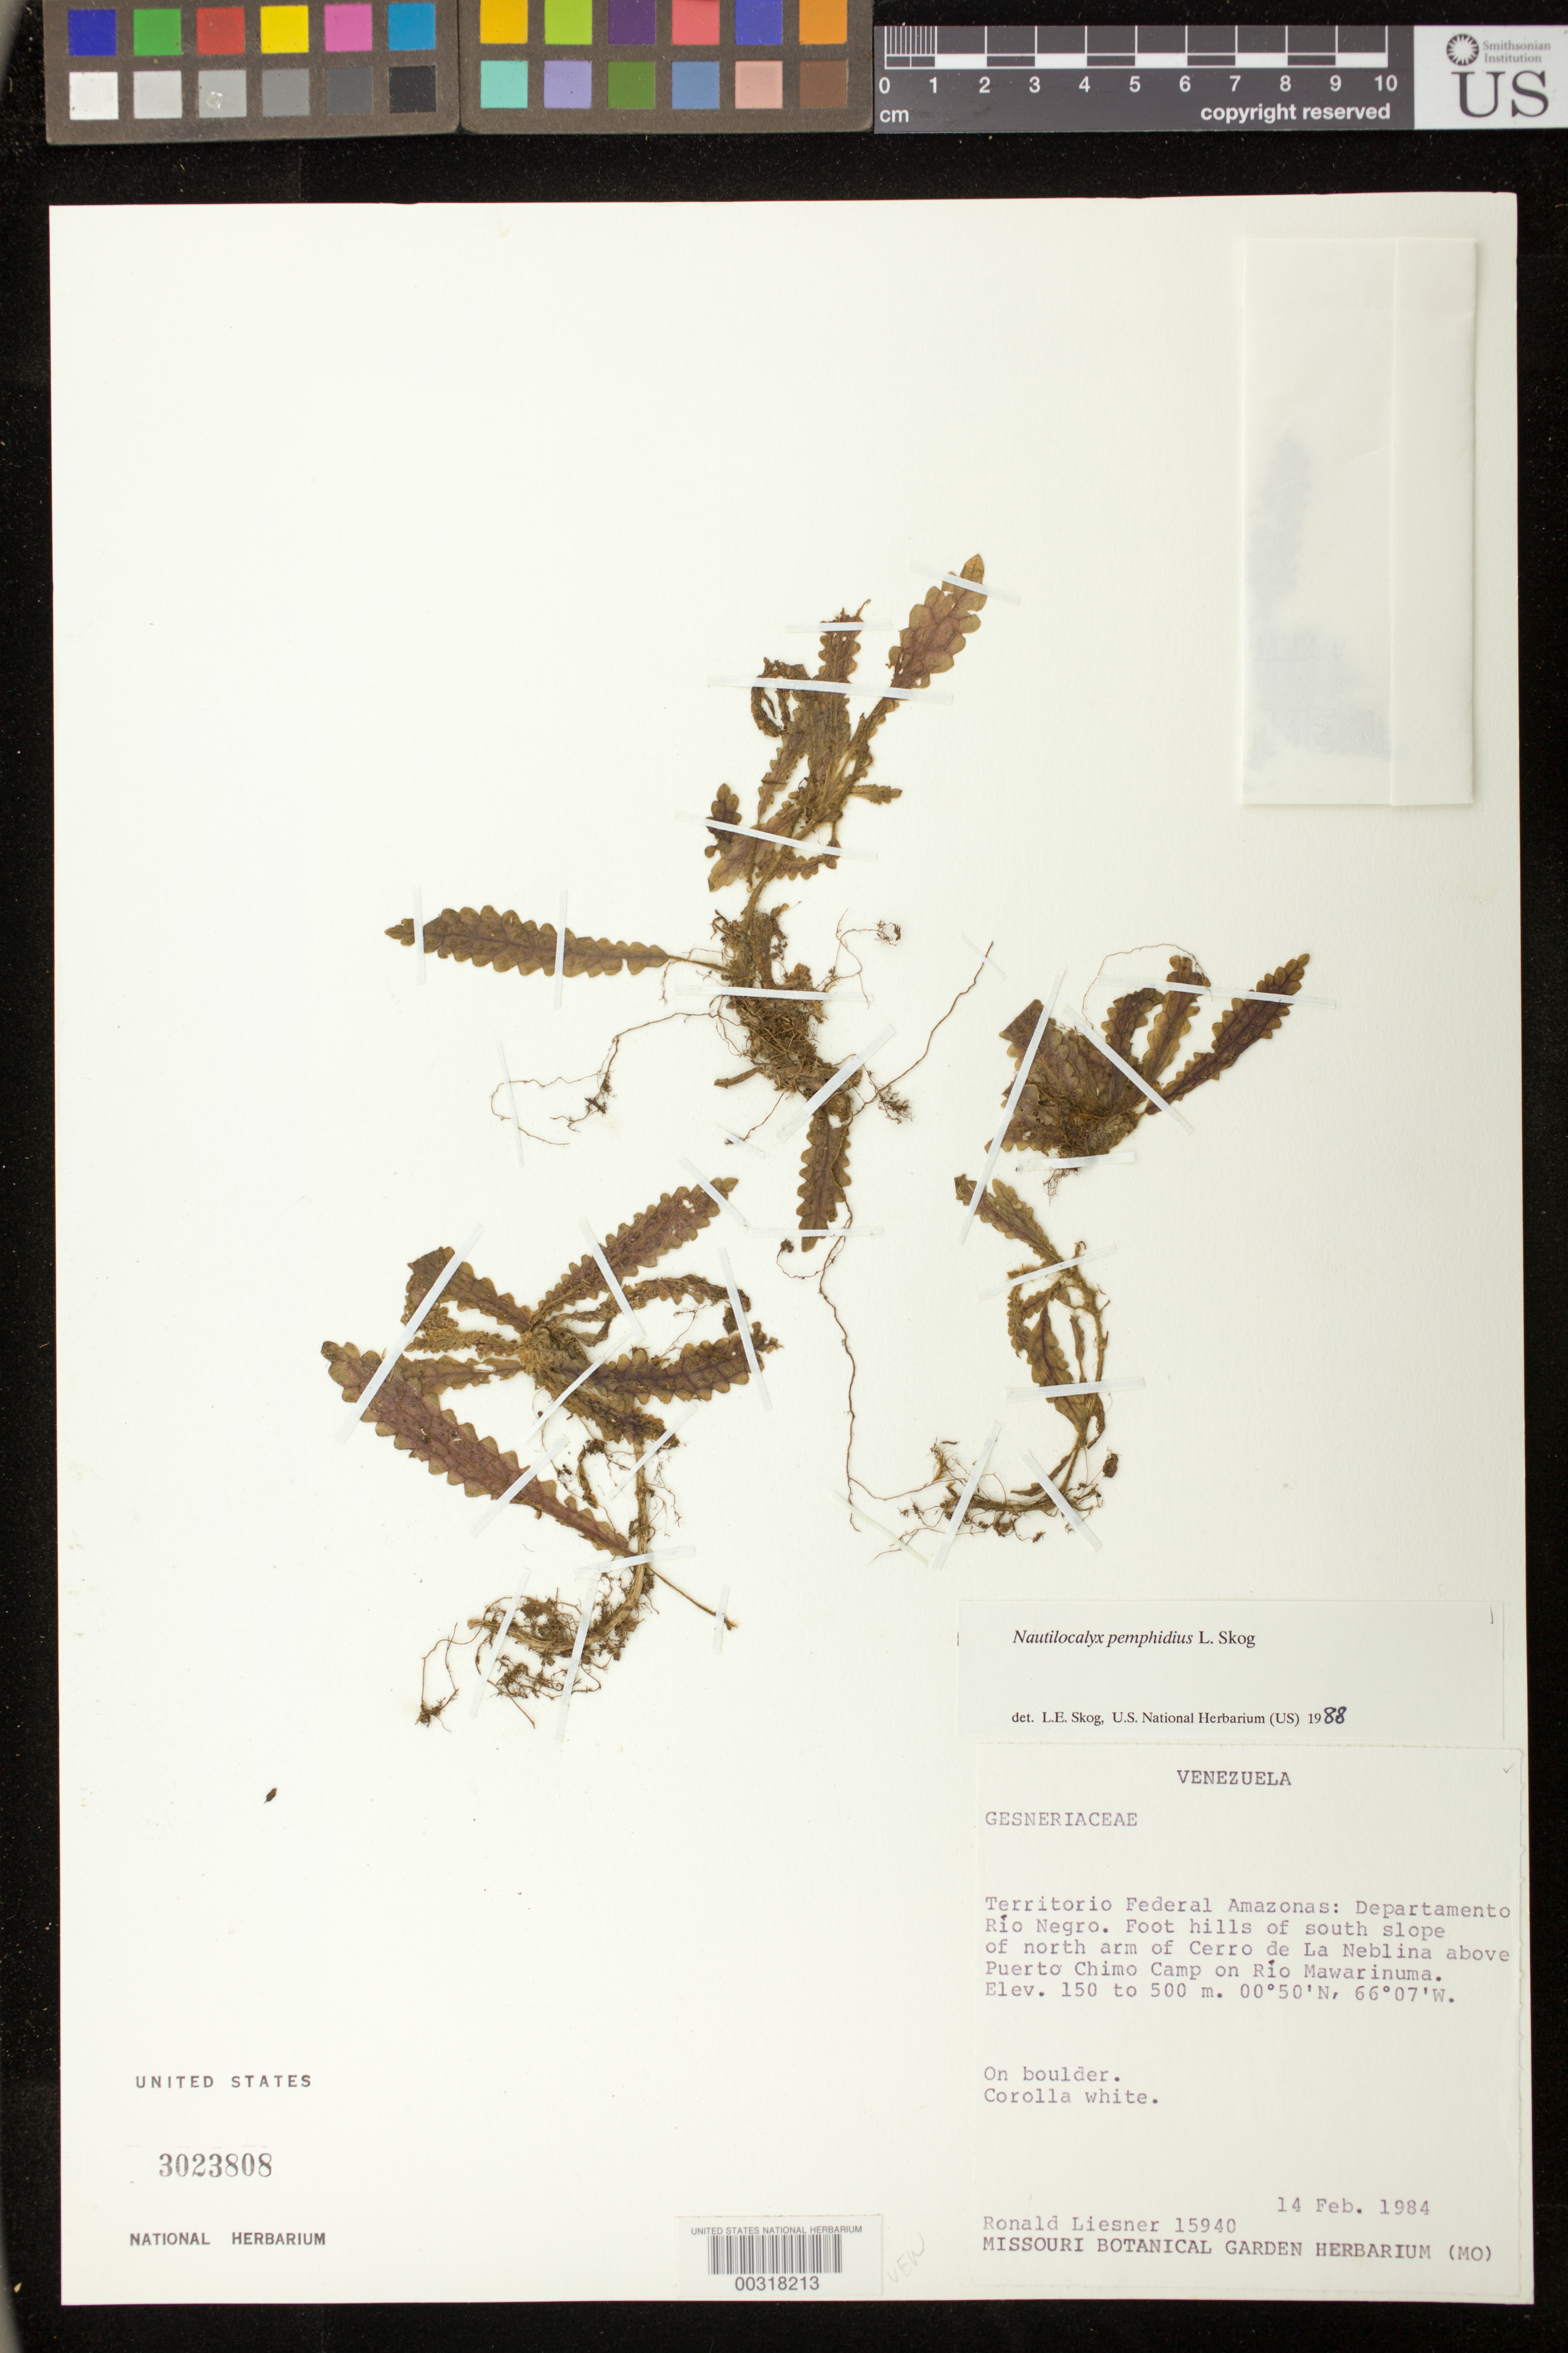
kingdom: Plantae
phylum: Tracheophyta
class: Magnoliopsida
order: Lamiales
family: Gesneriaceae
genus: Nautilocalyx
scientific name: Nautilocalyx pemphidius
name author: L.E. Skog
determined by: Skog, Laurence E.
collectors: R. L. Liesner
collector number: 15940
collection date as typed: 14 Feb 1984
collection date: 1984-02-14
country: Venezuela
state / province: Amazonas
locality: Departamento Rio Negro, foot hills of south slope of north arm of Cerro de La Neblina above Puerto Chimo camp on Rio Mawarinuma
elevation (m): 150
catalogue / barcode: US 3023808